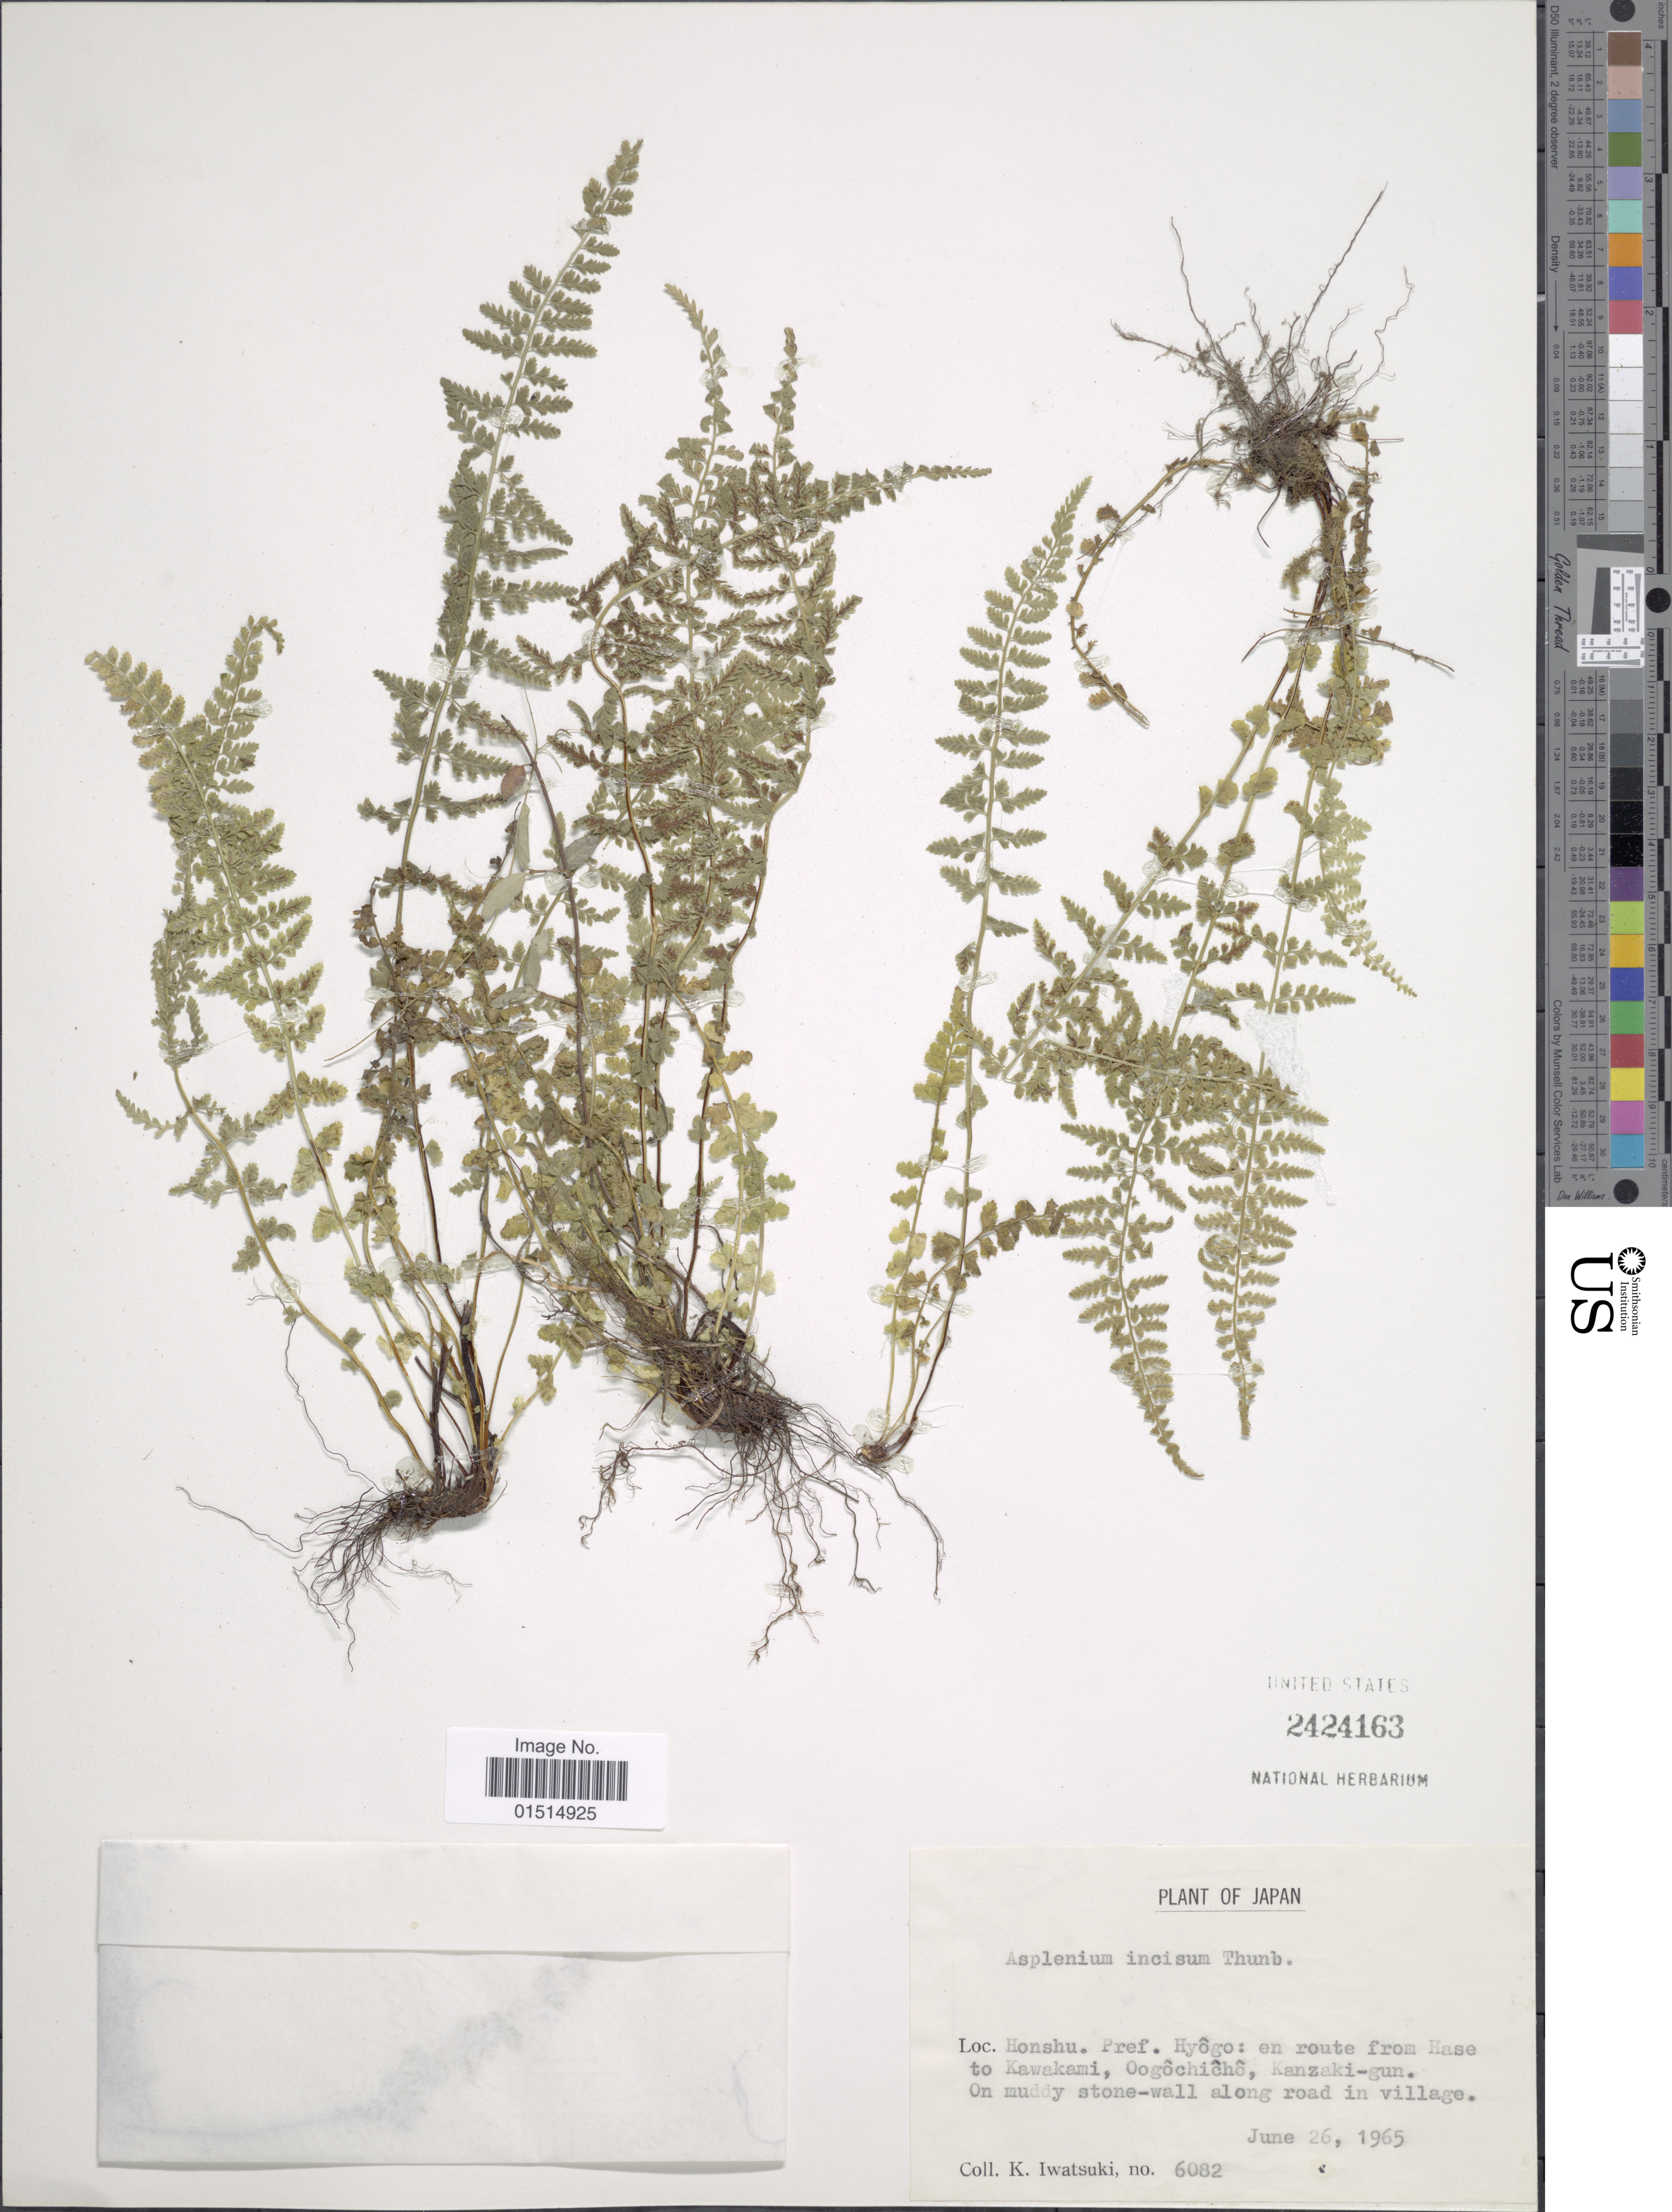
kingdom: Plantae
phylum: Tracheophyta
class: Polypodiopsida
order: Polypodiales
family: Aspleniaceae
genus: Asplenium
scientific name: Asplenium incisum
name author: Thunb.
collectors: K. Iwatsuki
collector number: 6082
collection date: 1965-06-26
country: Japan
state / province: Hyogo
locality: Honshu. pref. Hyôgo: en route from Hase to Kawakami, Oogôchicho, Kanzaki-gun.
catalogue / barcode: US 2424163